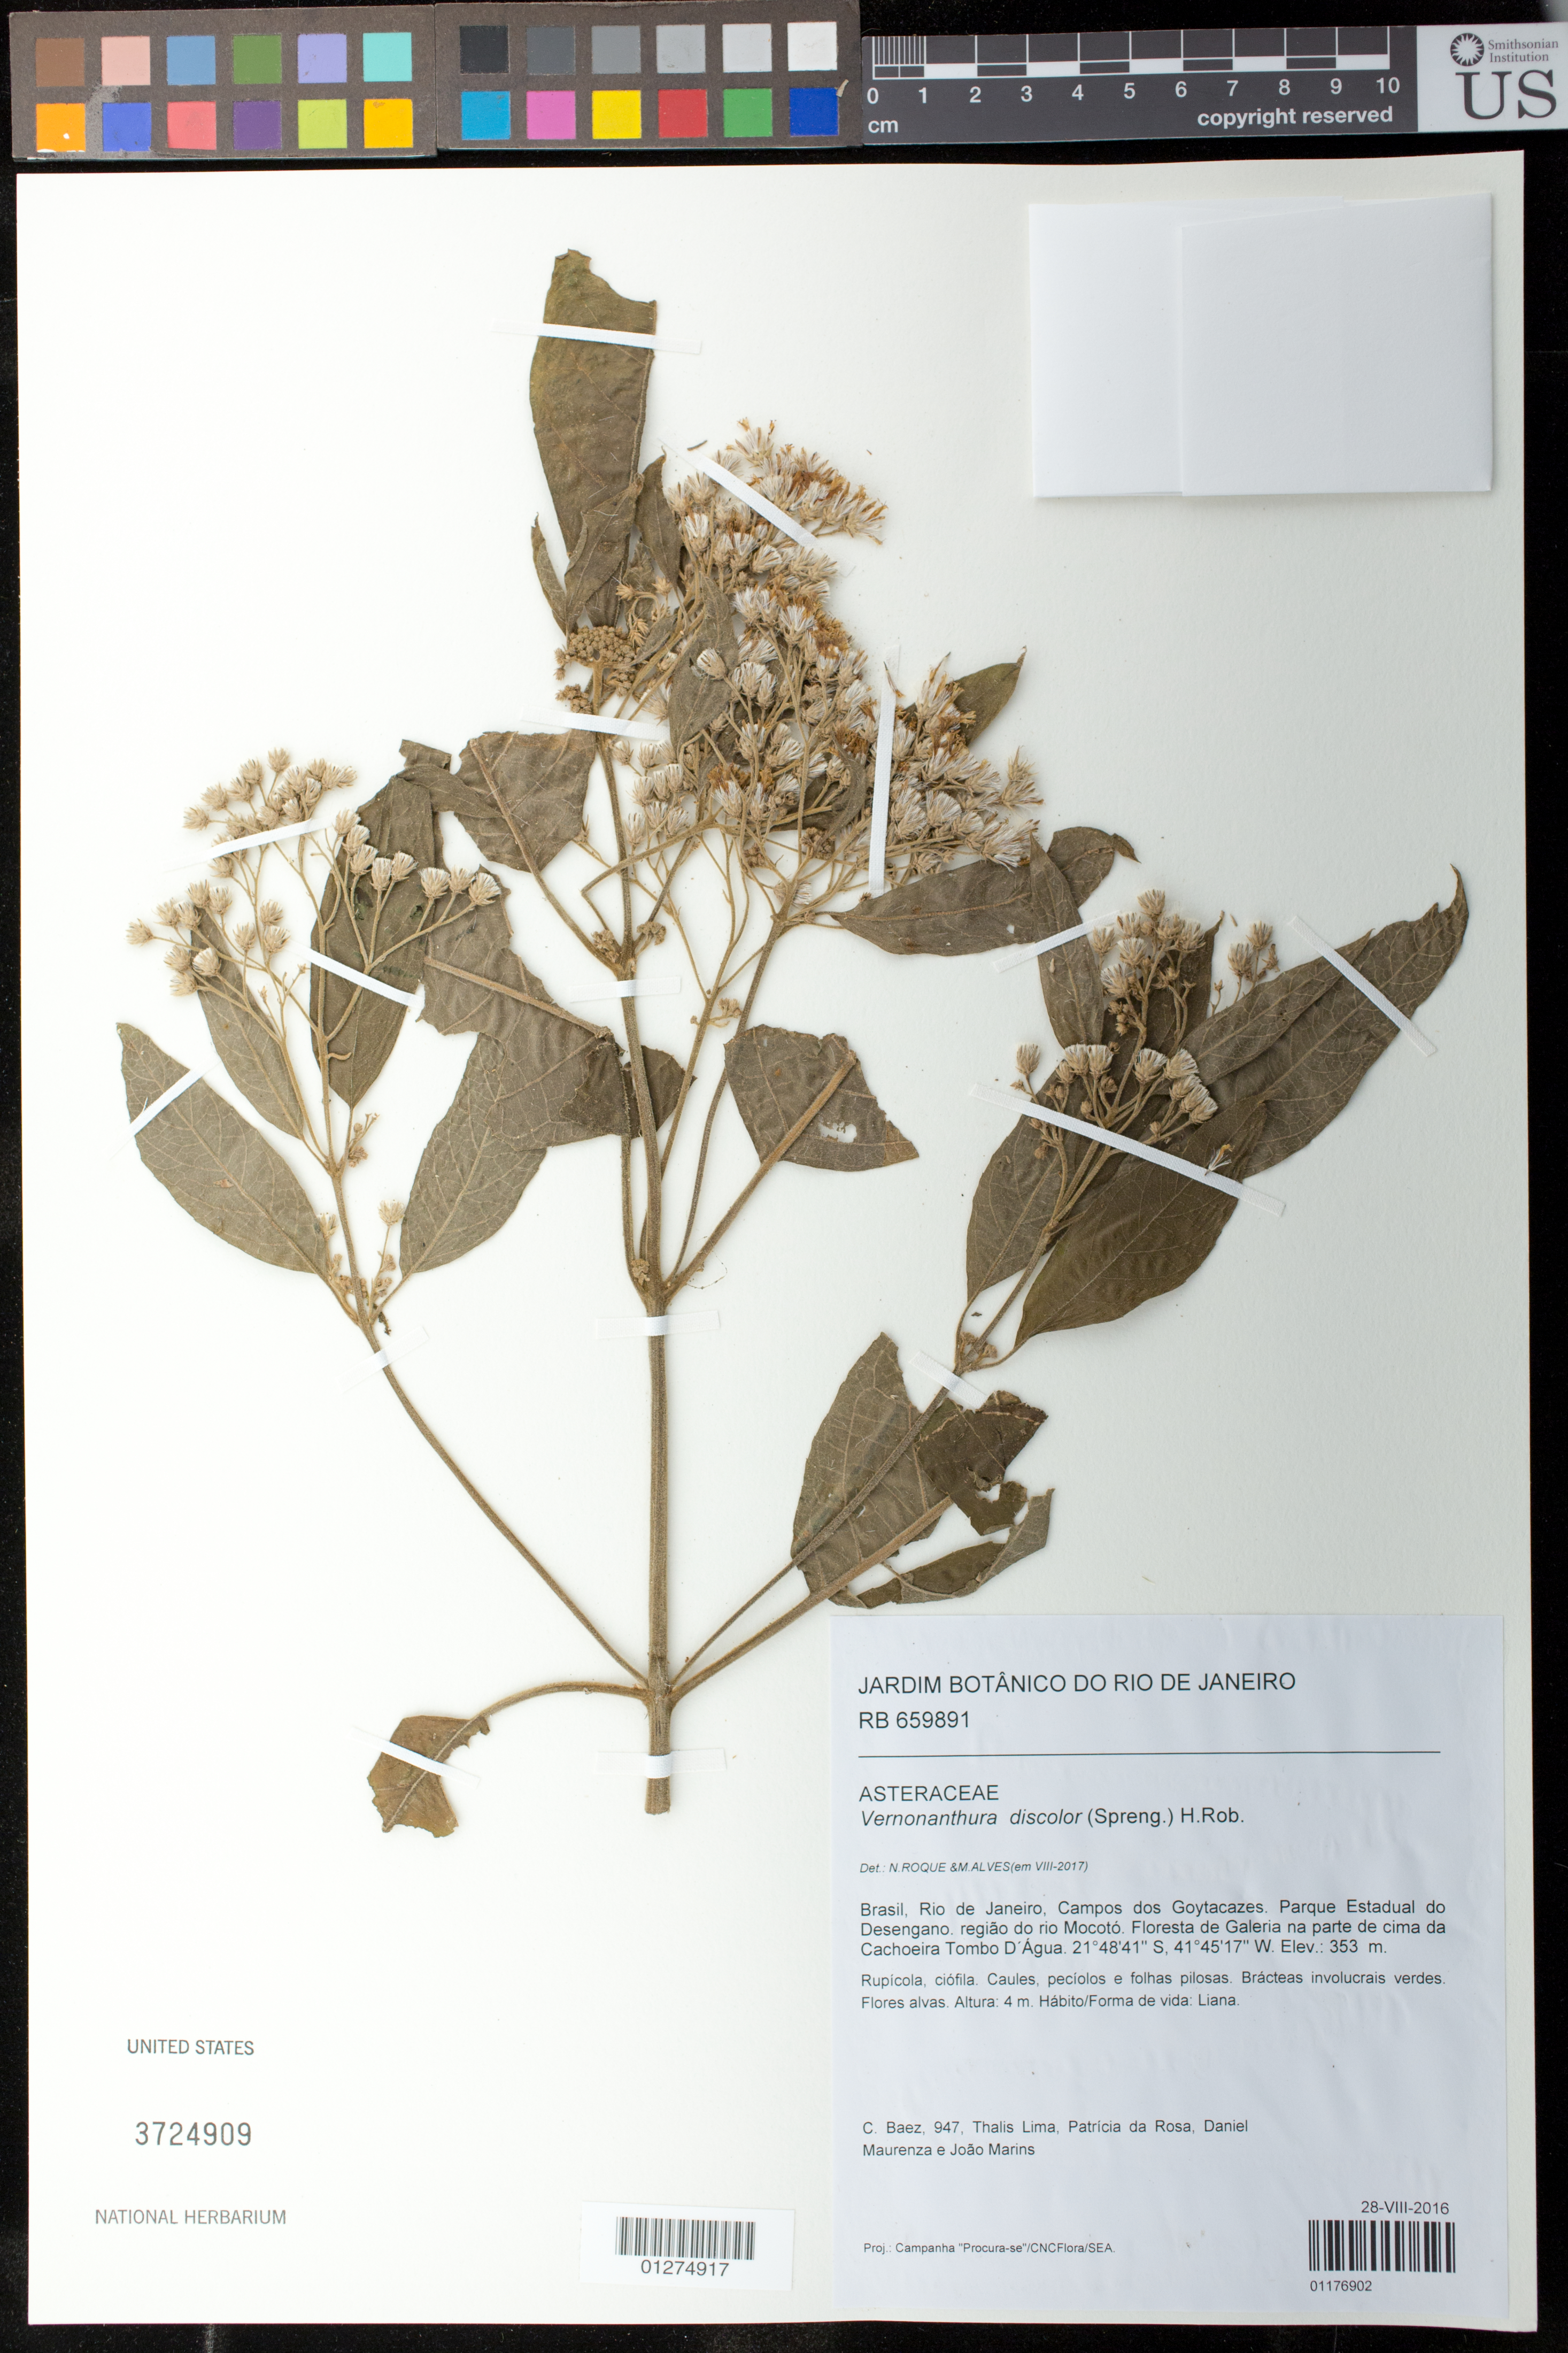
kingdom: Plantae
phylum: Tracheophyta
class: Magnoliopsida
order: Asterales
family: Asteraceae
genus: Critoniopsis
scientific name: Critoniopsis quinqueflora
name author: (Less.) H. Rob.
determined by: Renon, Polla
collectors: C. Baez, T. Lima, P. da Rosa, D. Maurenza & J. Marins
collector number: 947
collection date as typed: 28 VIII 2016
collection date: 2016-08-28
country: Brazil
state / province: Rio de Janeiro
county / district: Campos dos Goytacazes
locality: Parque Estadual do Desengano, região do rio Mocotó, parte de cima da Cachoeira Tombo D'Água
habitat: Floresta de Galeria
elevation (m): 353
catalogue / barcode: US 3724909